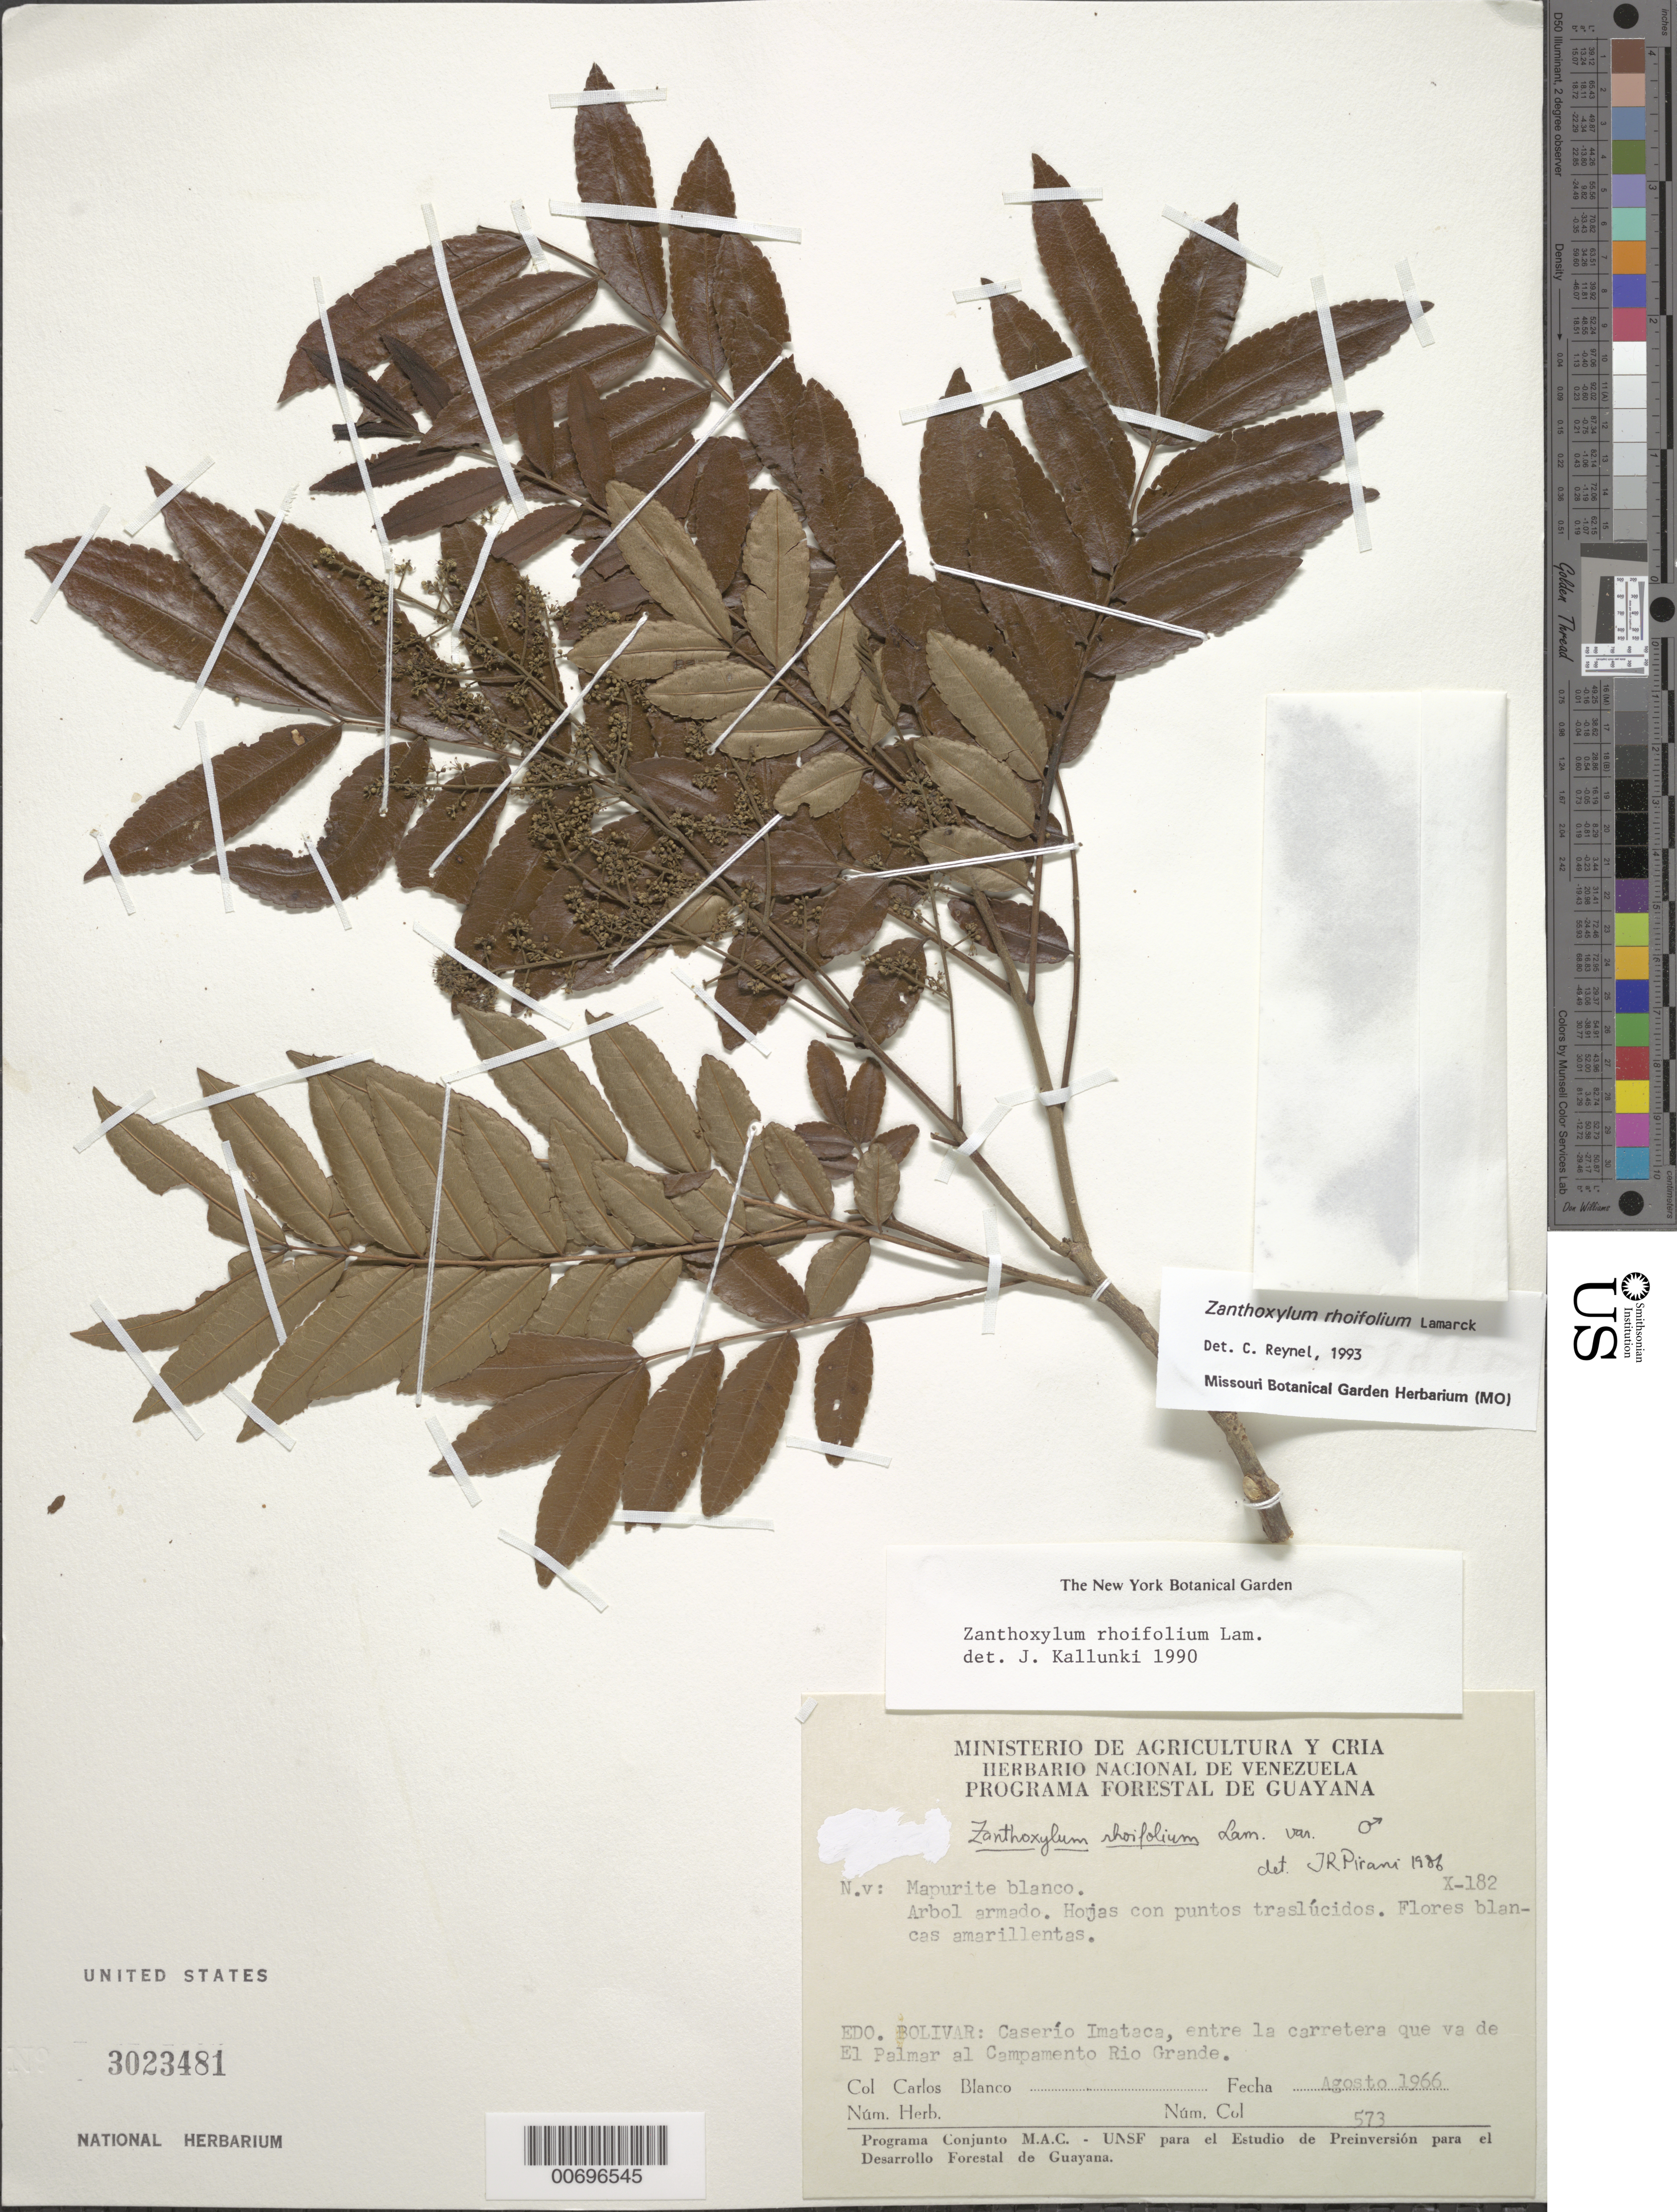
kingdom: Plantae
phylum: Tracheophyta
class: Magnoliopsida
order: Sapindales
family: Rutaceae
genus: Zanthoxylum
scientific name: Zanthoxylum rhoifolium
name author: Lam.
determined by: Reynel, Carlos A., (MO), Missouri Botanical Garden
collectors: C. A. Blanco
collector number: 573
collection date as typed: Aug-66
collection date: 1966-08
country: Venezuela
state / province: Bolívar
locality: Caserío Imataca, carretera que va de El Palmar al Campamento Rio Grande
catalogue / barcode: US 3023481